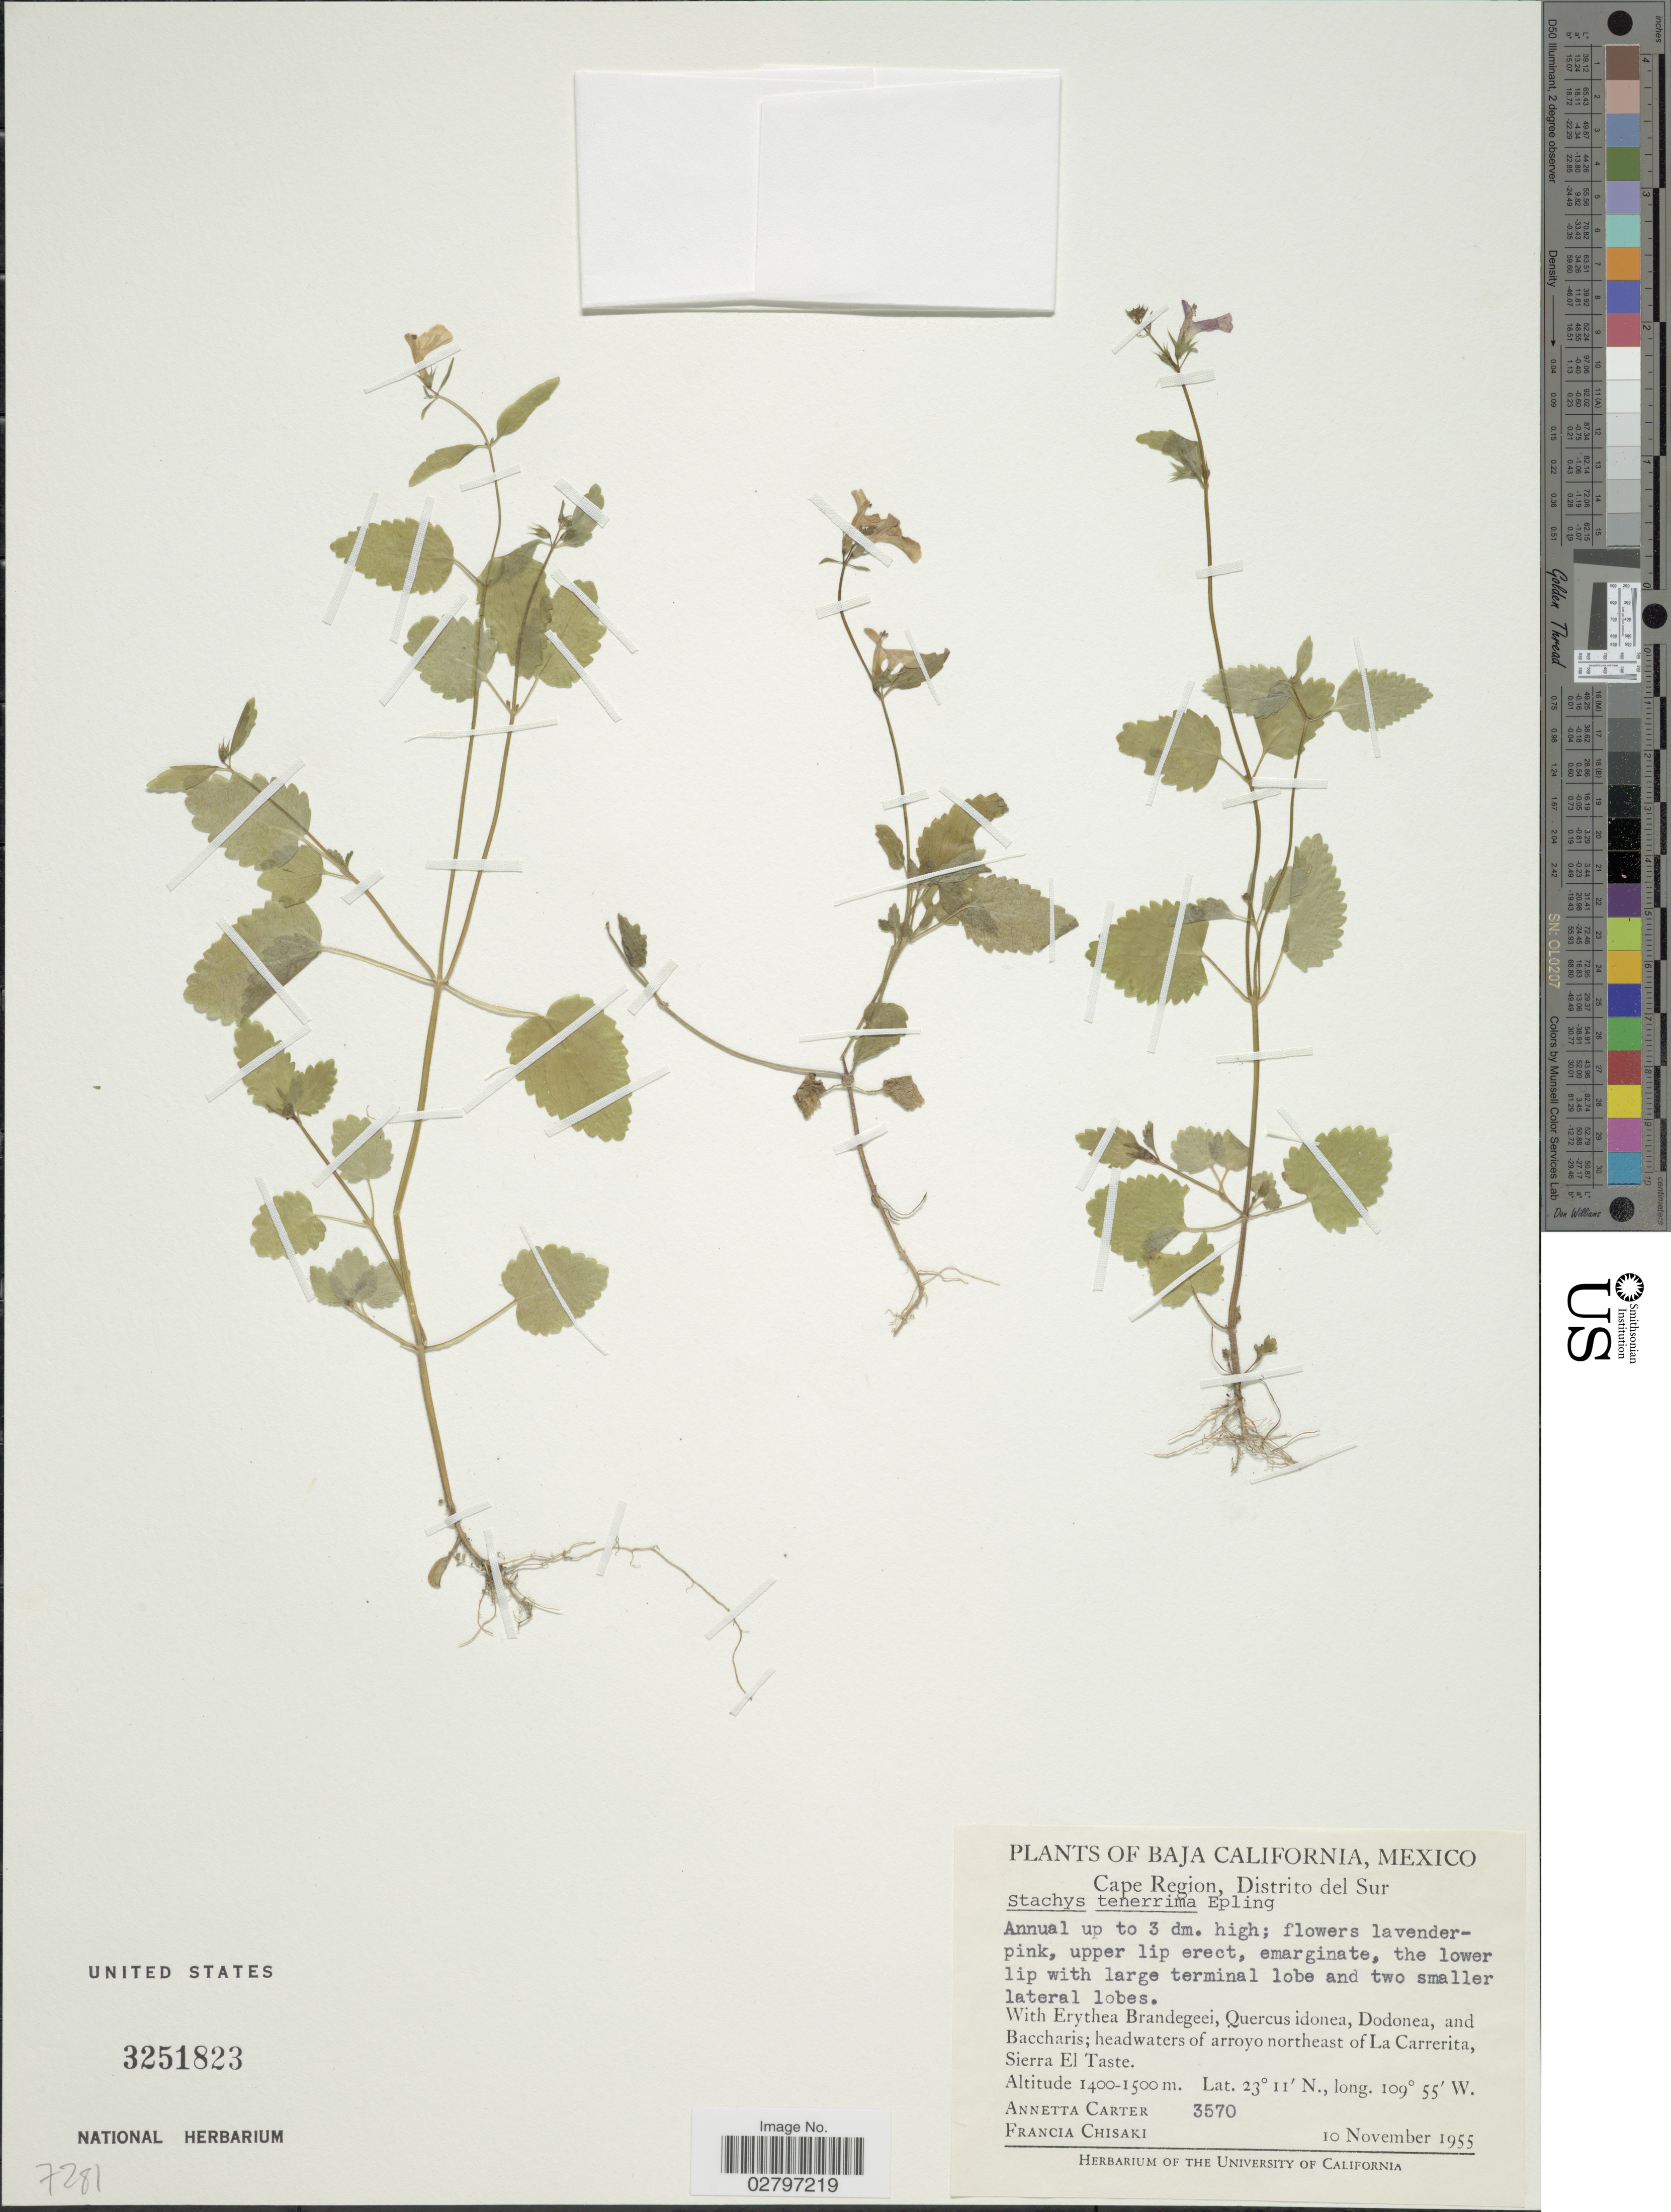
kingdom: Plantae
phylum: Tracheophyta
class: Magnoliopsida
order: Lamiales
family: Lamiaceae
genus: Stachys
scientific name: Stachys tenerrima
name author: Epling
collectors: A. M. Carter & F. Chisaki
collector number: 3570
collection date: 1955-11-10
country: Mexico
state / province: Baja California Sur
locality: Cape Region, Distrito del Sur. headwaters of arroyo northeast of La Carrerita, Sierra El Taste.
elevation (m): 1400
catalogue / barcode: US 3251823